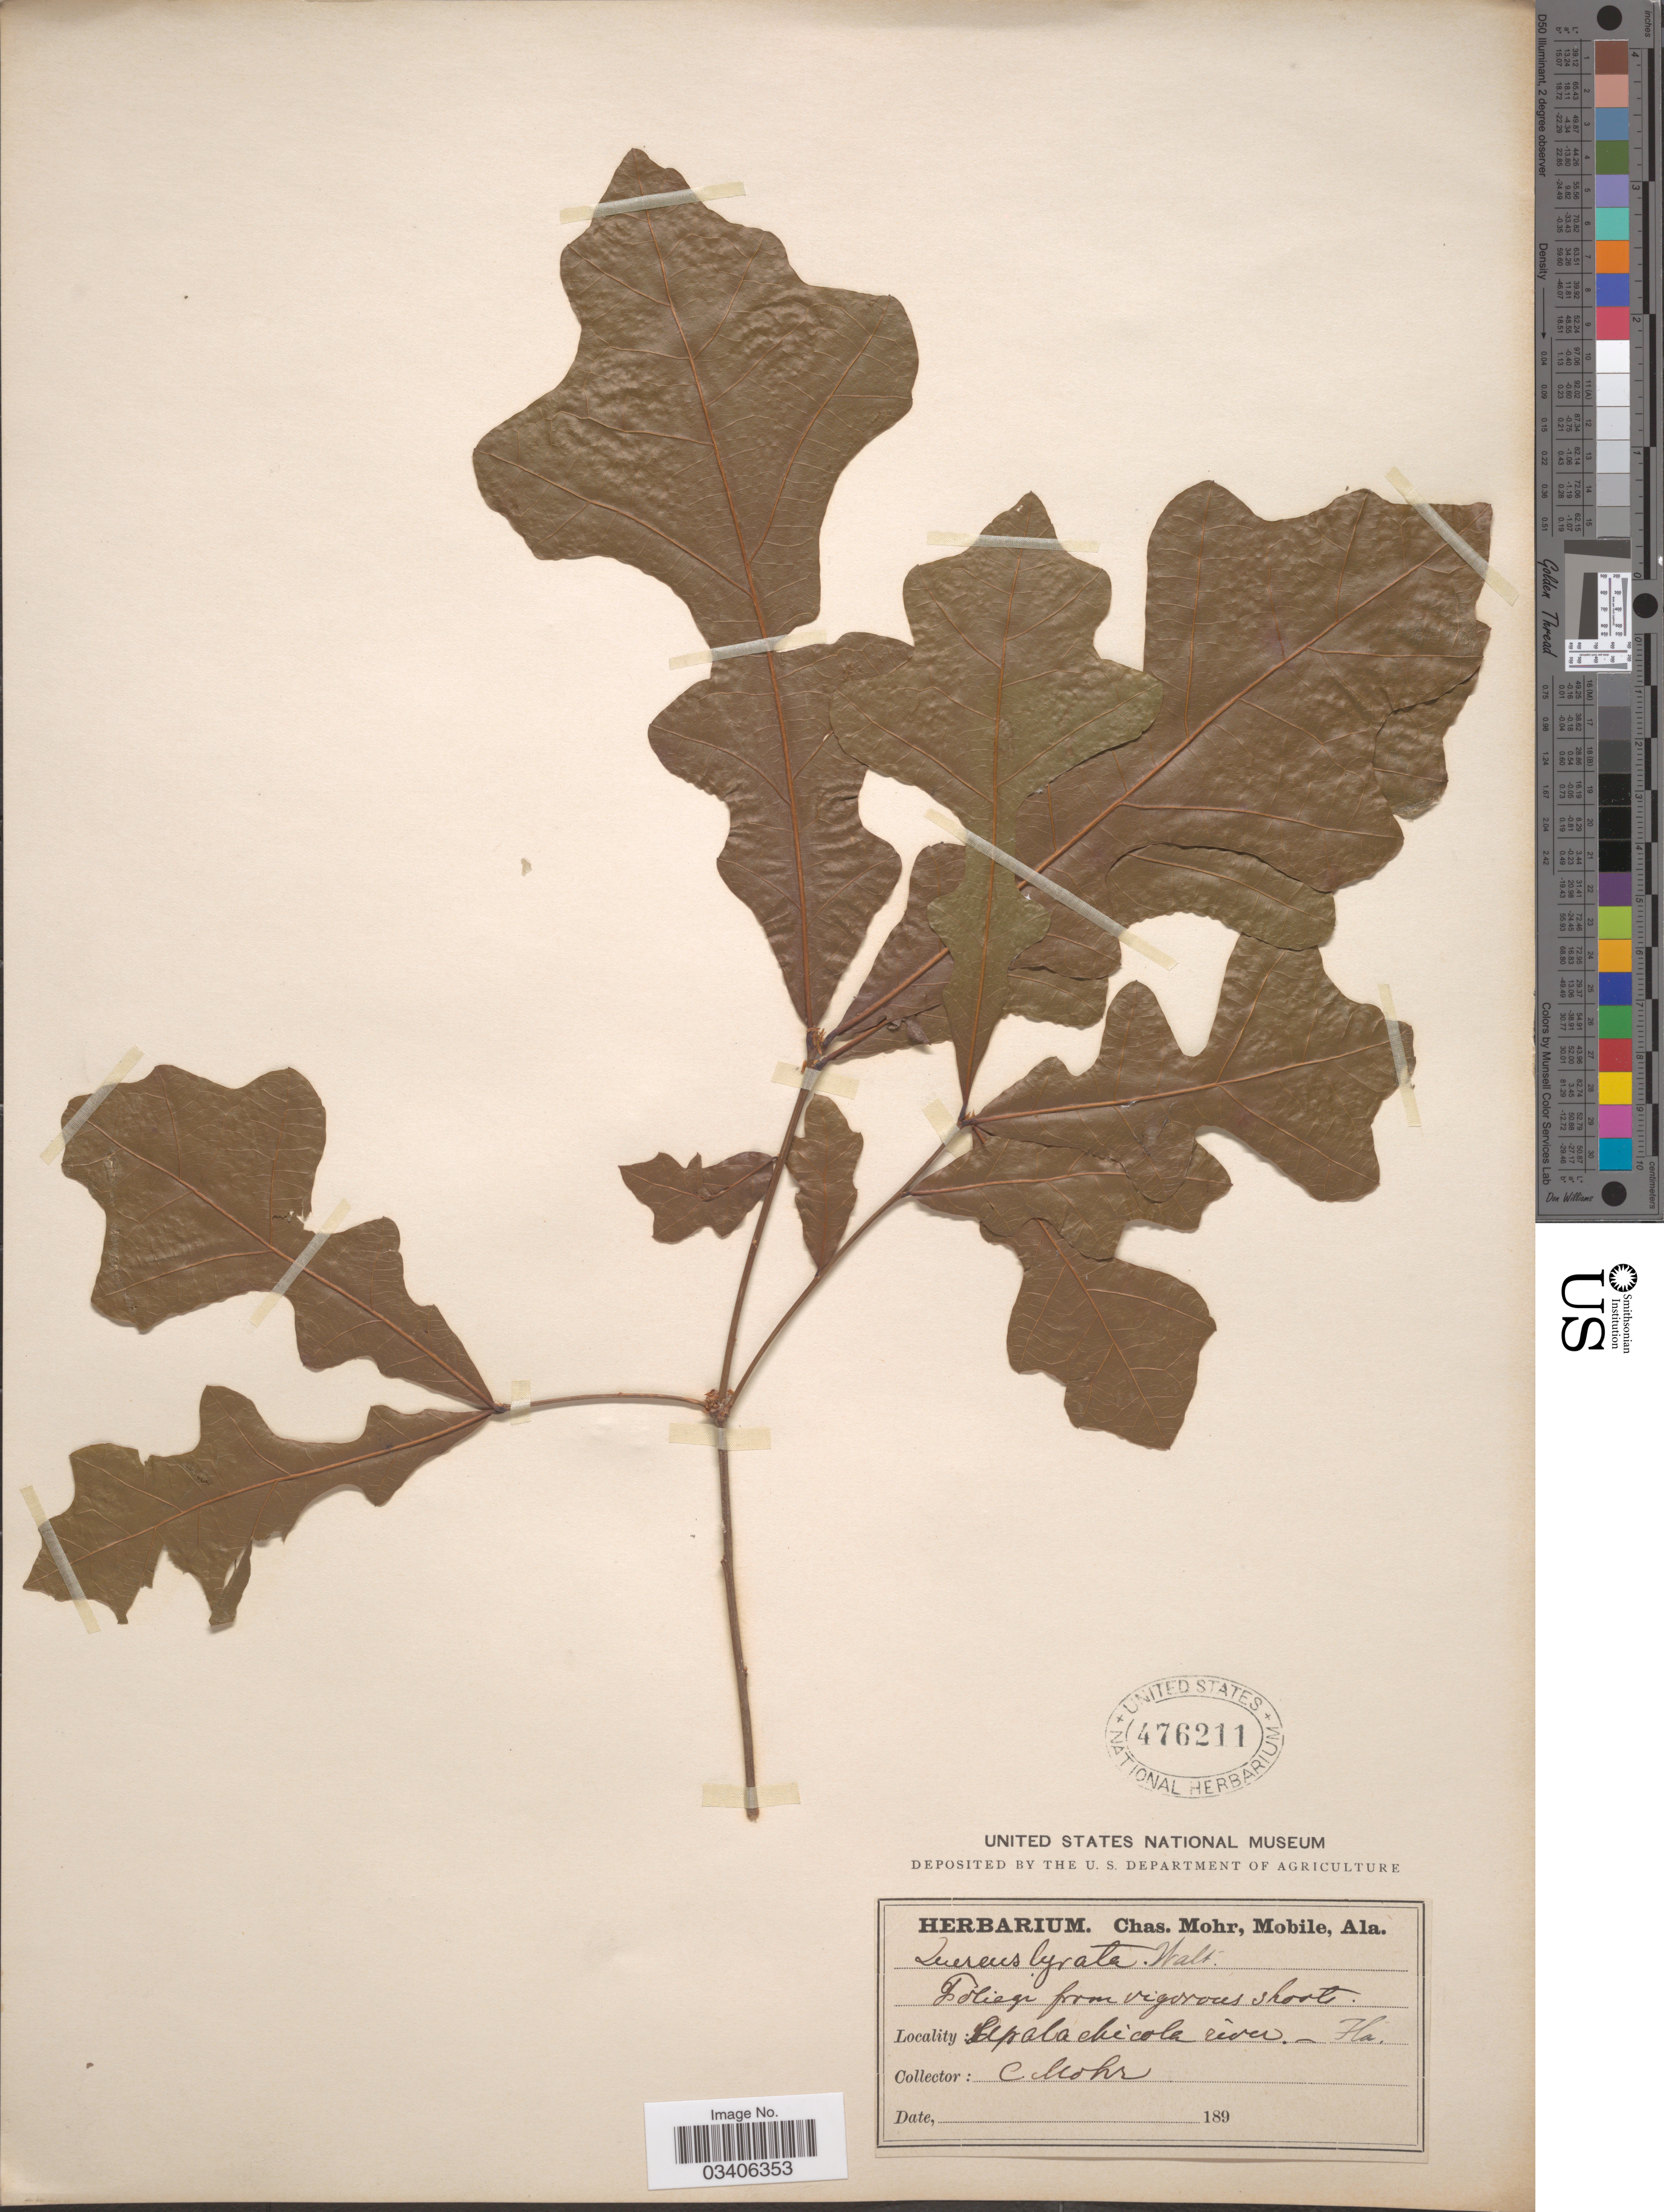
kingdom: Plantae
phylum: Tracheophyta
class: Magnoliopsida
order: Fagales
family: Fagaceae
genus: Quercus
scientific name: Quercus lyrata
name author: Walter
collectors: Mohr, C. T. (herbarium)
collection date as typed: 189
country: United States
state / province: Florida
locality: Apalachicola river.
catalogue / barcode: US 476211